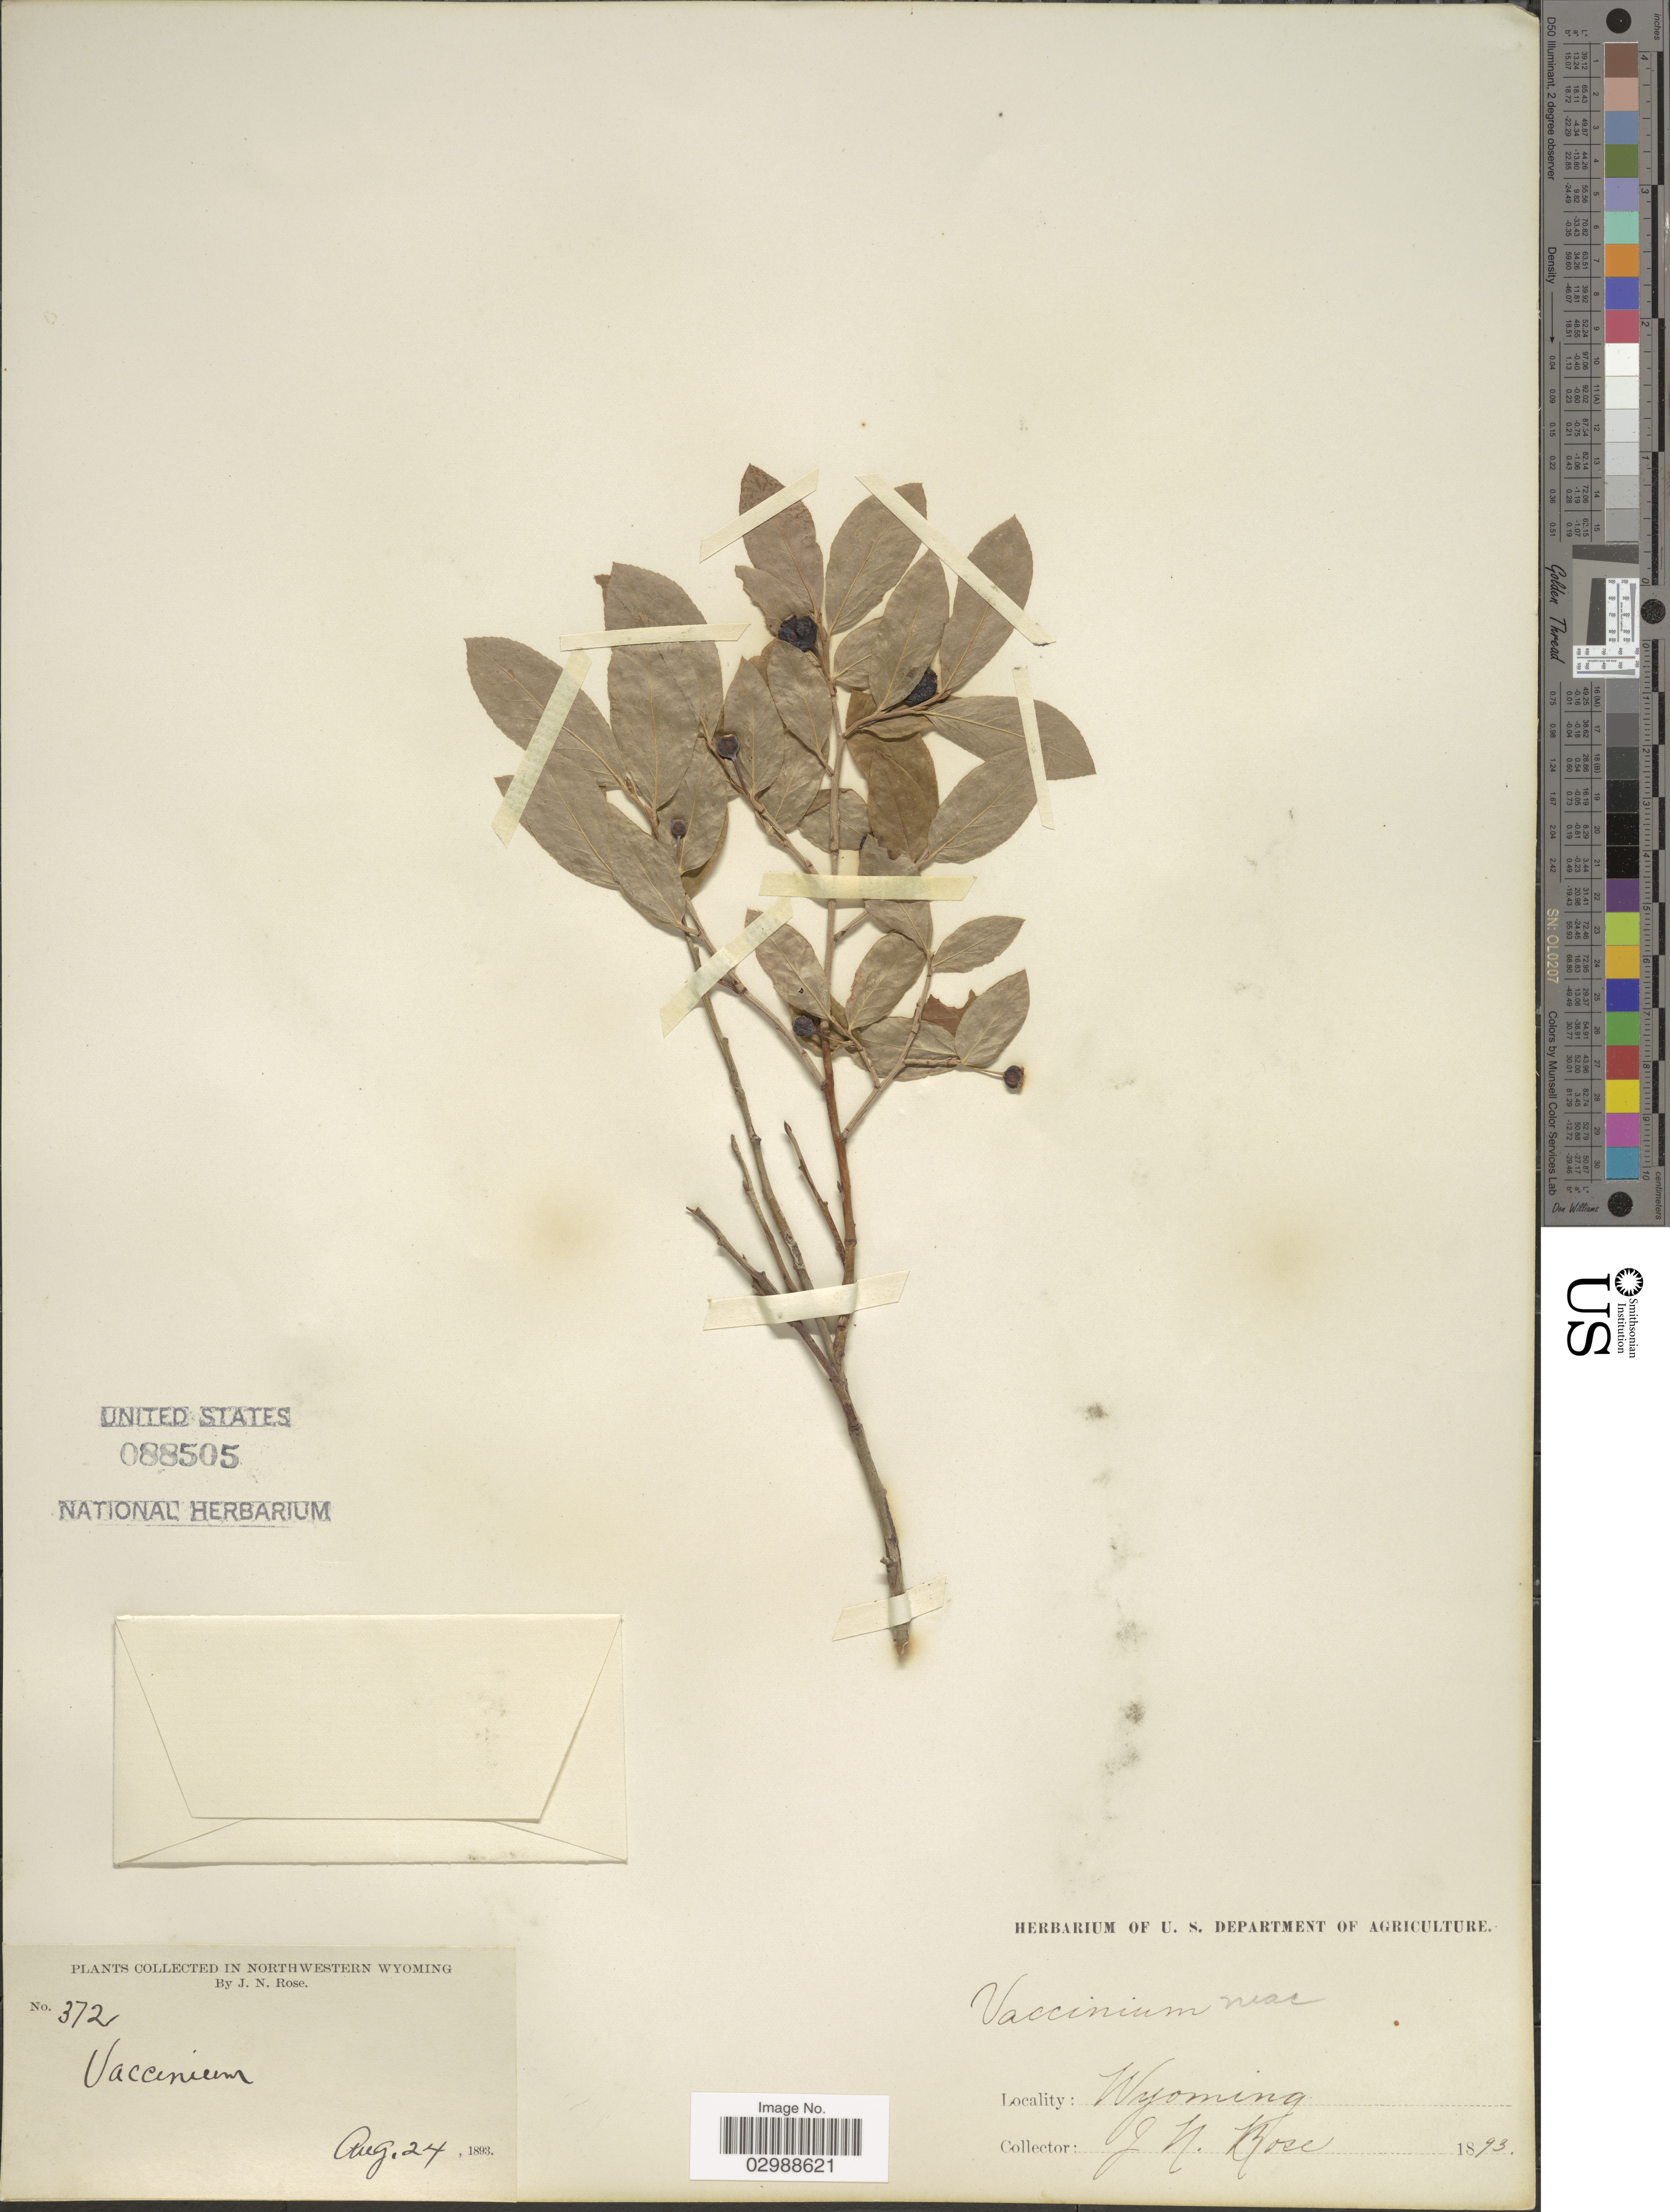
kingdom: Plantae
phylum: Tracheophyta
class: Magnoliopsida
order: Ericales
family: Ericaceae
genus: Vaccinium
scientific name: Vaccinium membranaceum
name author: Douglas ex Torr.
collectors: J. N. Rose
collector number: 372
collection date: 1893-08-24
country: United States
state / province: Wyoming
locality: In northwestern Wyoming.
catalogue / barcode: US 88505